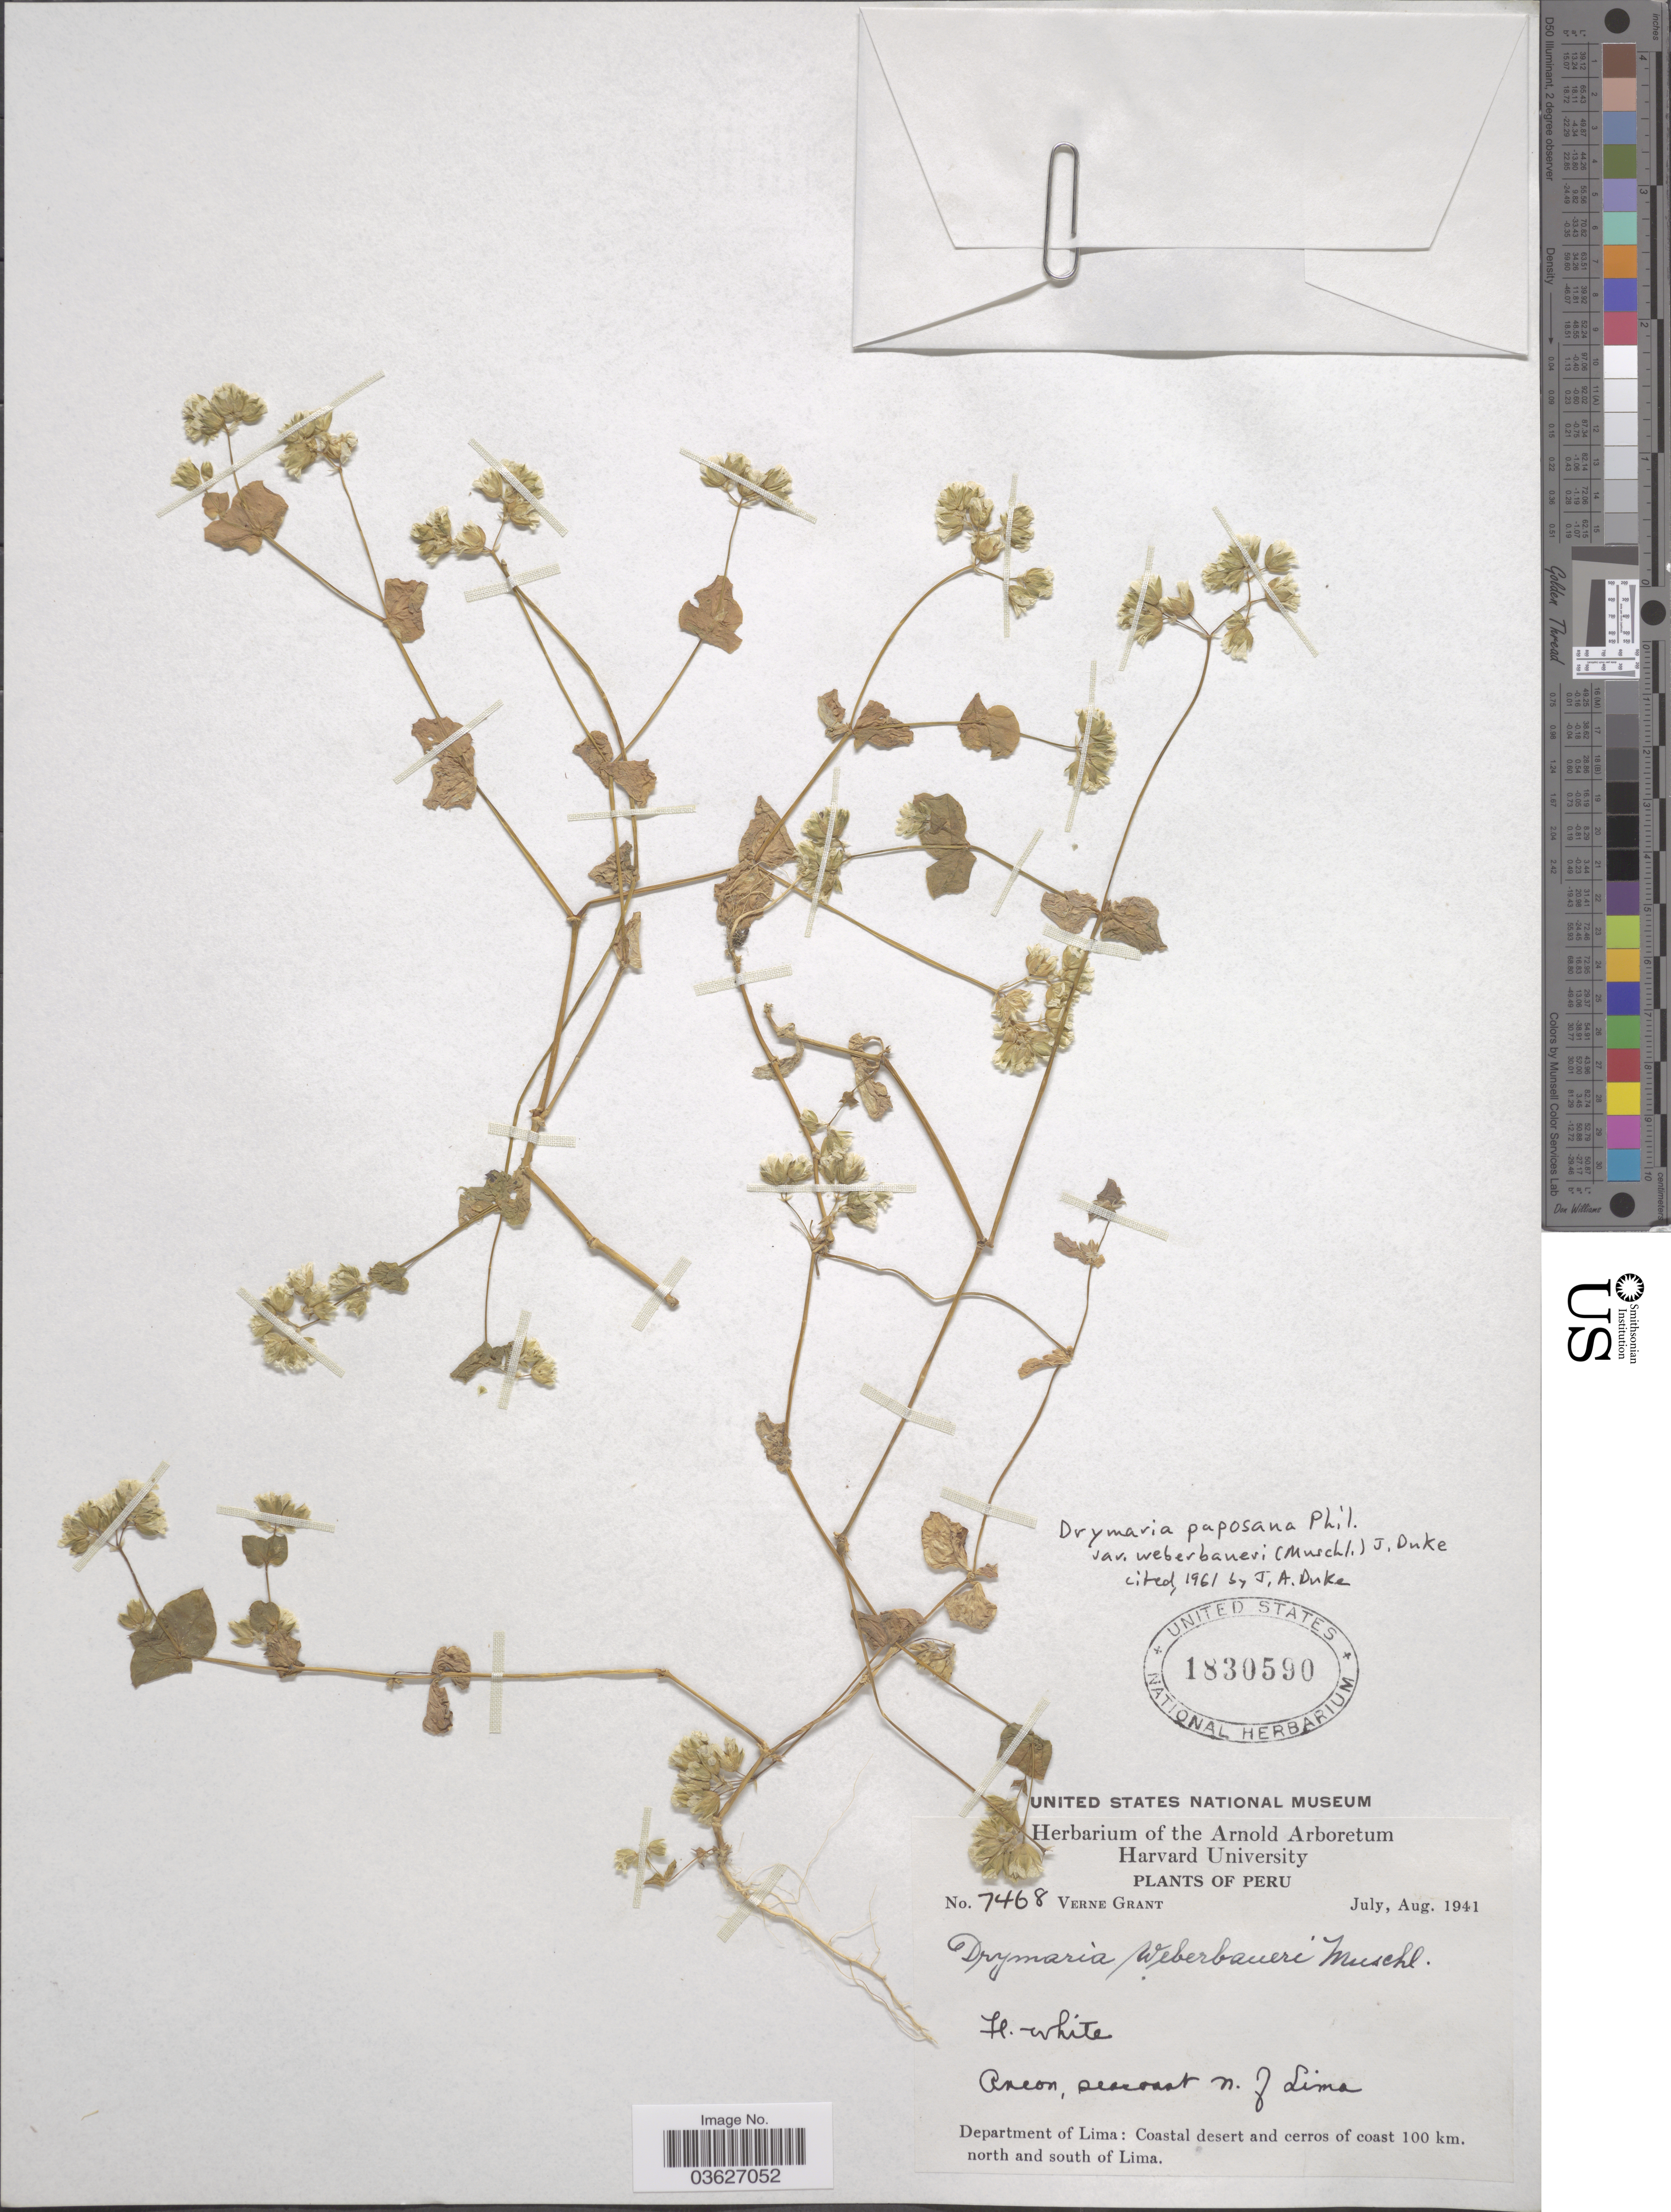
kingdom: Plantae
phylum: Tracheophyta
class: Magnoliopsida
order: Caryophyllales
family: Caryophyllaceae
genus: Drymaria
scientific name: Drymaria paposana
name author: Phil.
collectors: V. Grant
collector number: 7468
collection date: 1941-07/1941-08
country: Peru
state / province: Lima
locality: Ancon, seacoast n. of Lima. Department of Lima: Coastal desert and cerros of coast 100 km. north and south of Lima.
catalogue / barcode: US 1830590